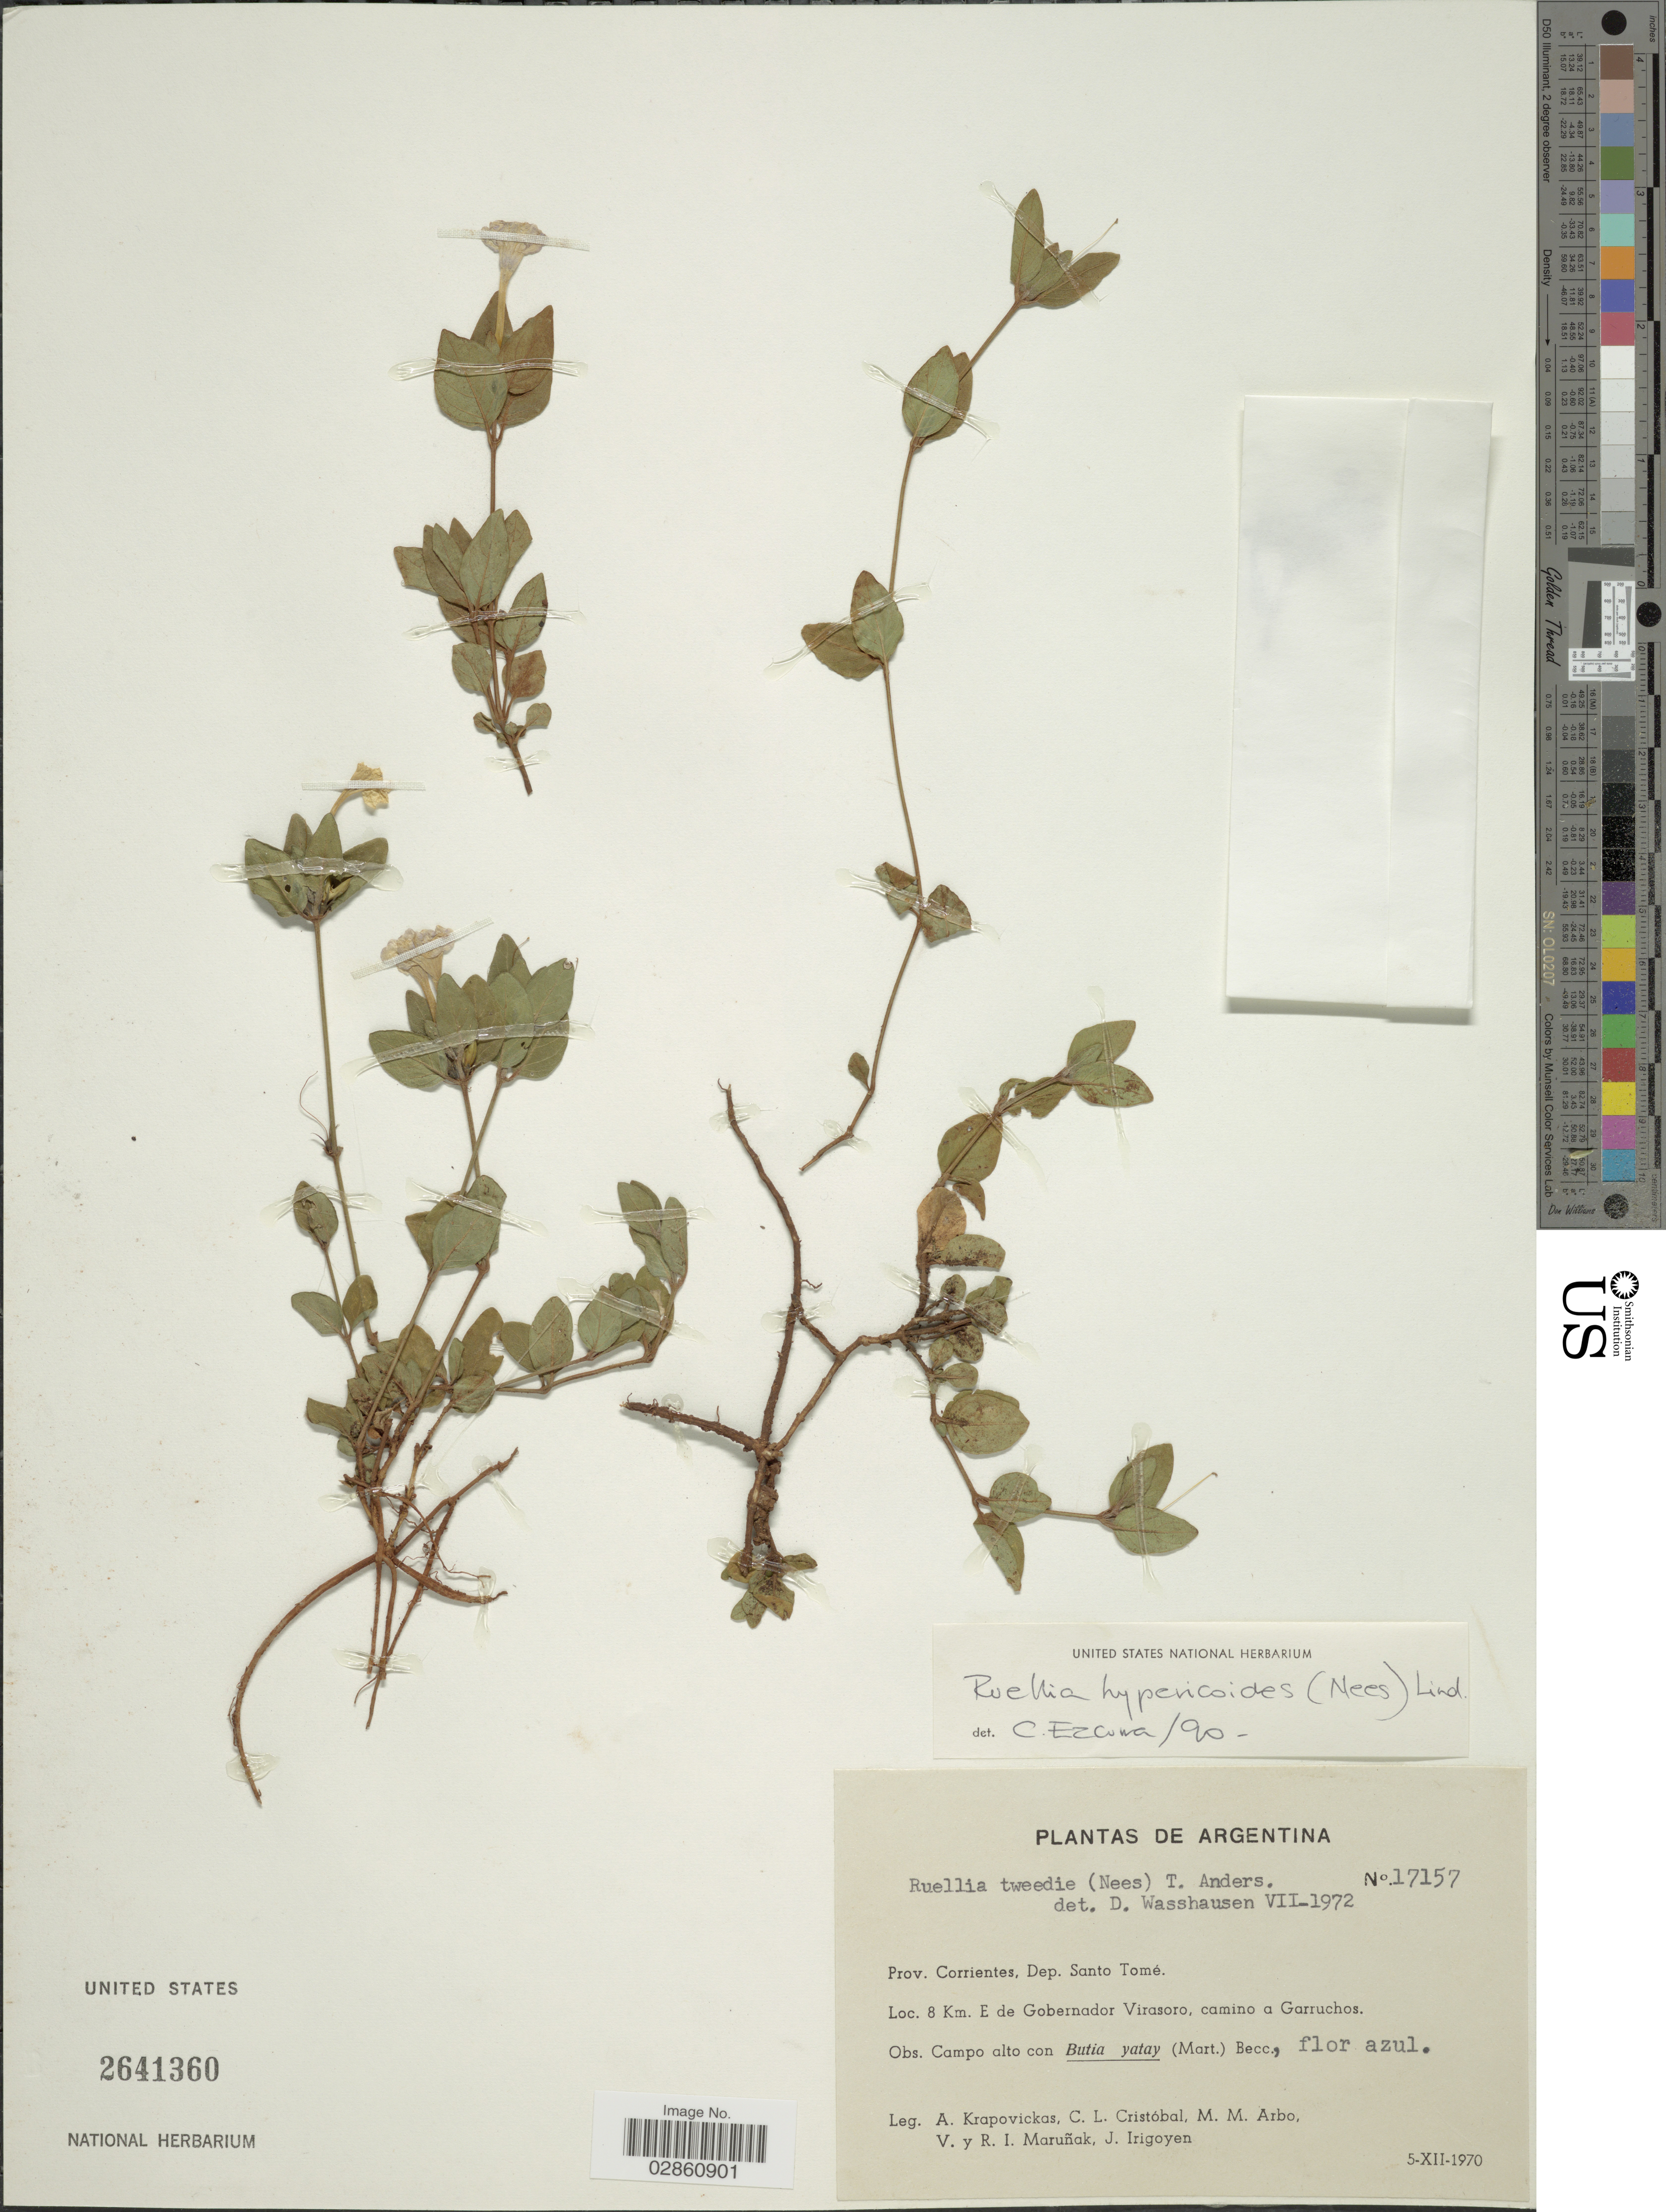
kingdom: Plantae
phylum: Tracheophyta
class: Magnoliopsida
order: Lamiales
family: Acanthaceae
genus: Ruellia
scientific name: Ruellia hypericoides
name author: (Nees) Lindau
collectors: A. Krapovickas, C. L. Cristóbal, M. M. Arbo, V. Maruñak & et al.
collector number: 17157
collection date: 1970-12-05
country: Argentina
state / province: Corrientes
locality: Prov. Corrientes, Dep. Santo Tomé. 8 Km. E de Gobernador Virasoro, camino a Garruchos.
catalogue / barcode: US 2641360